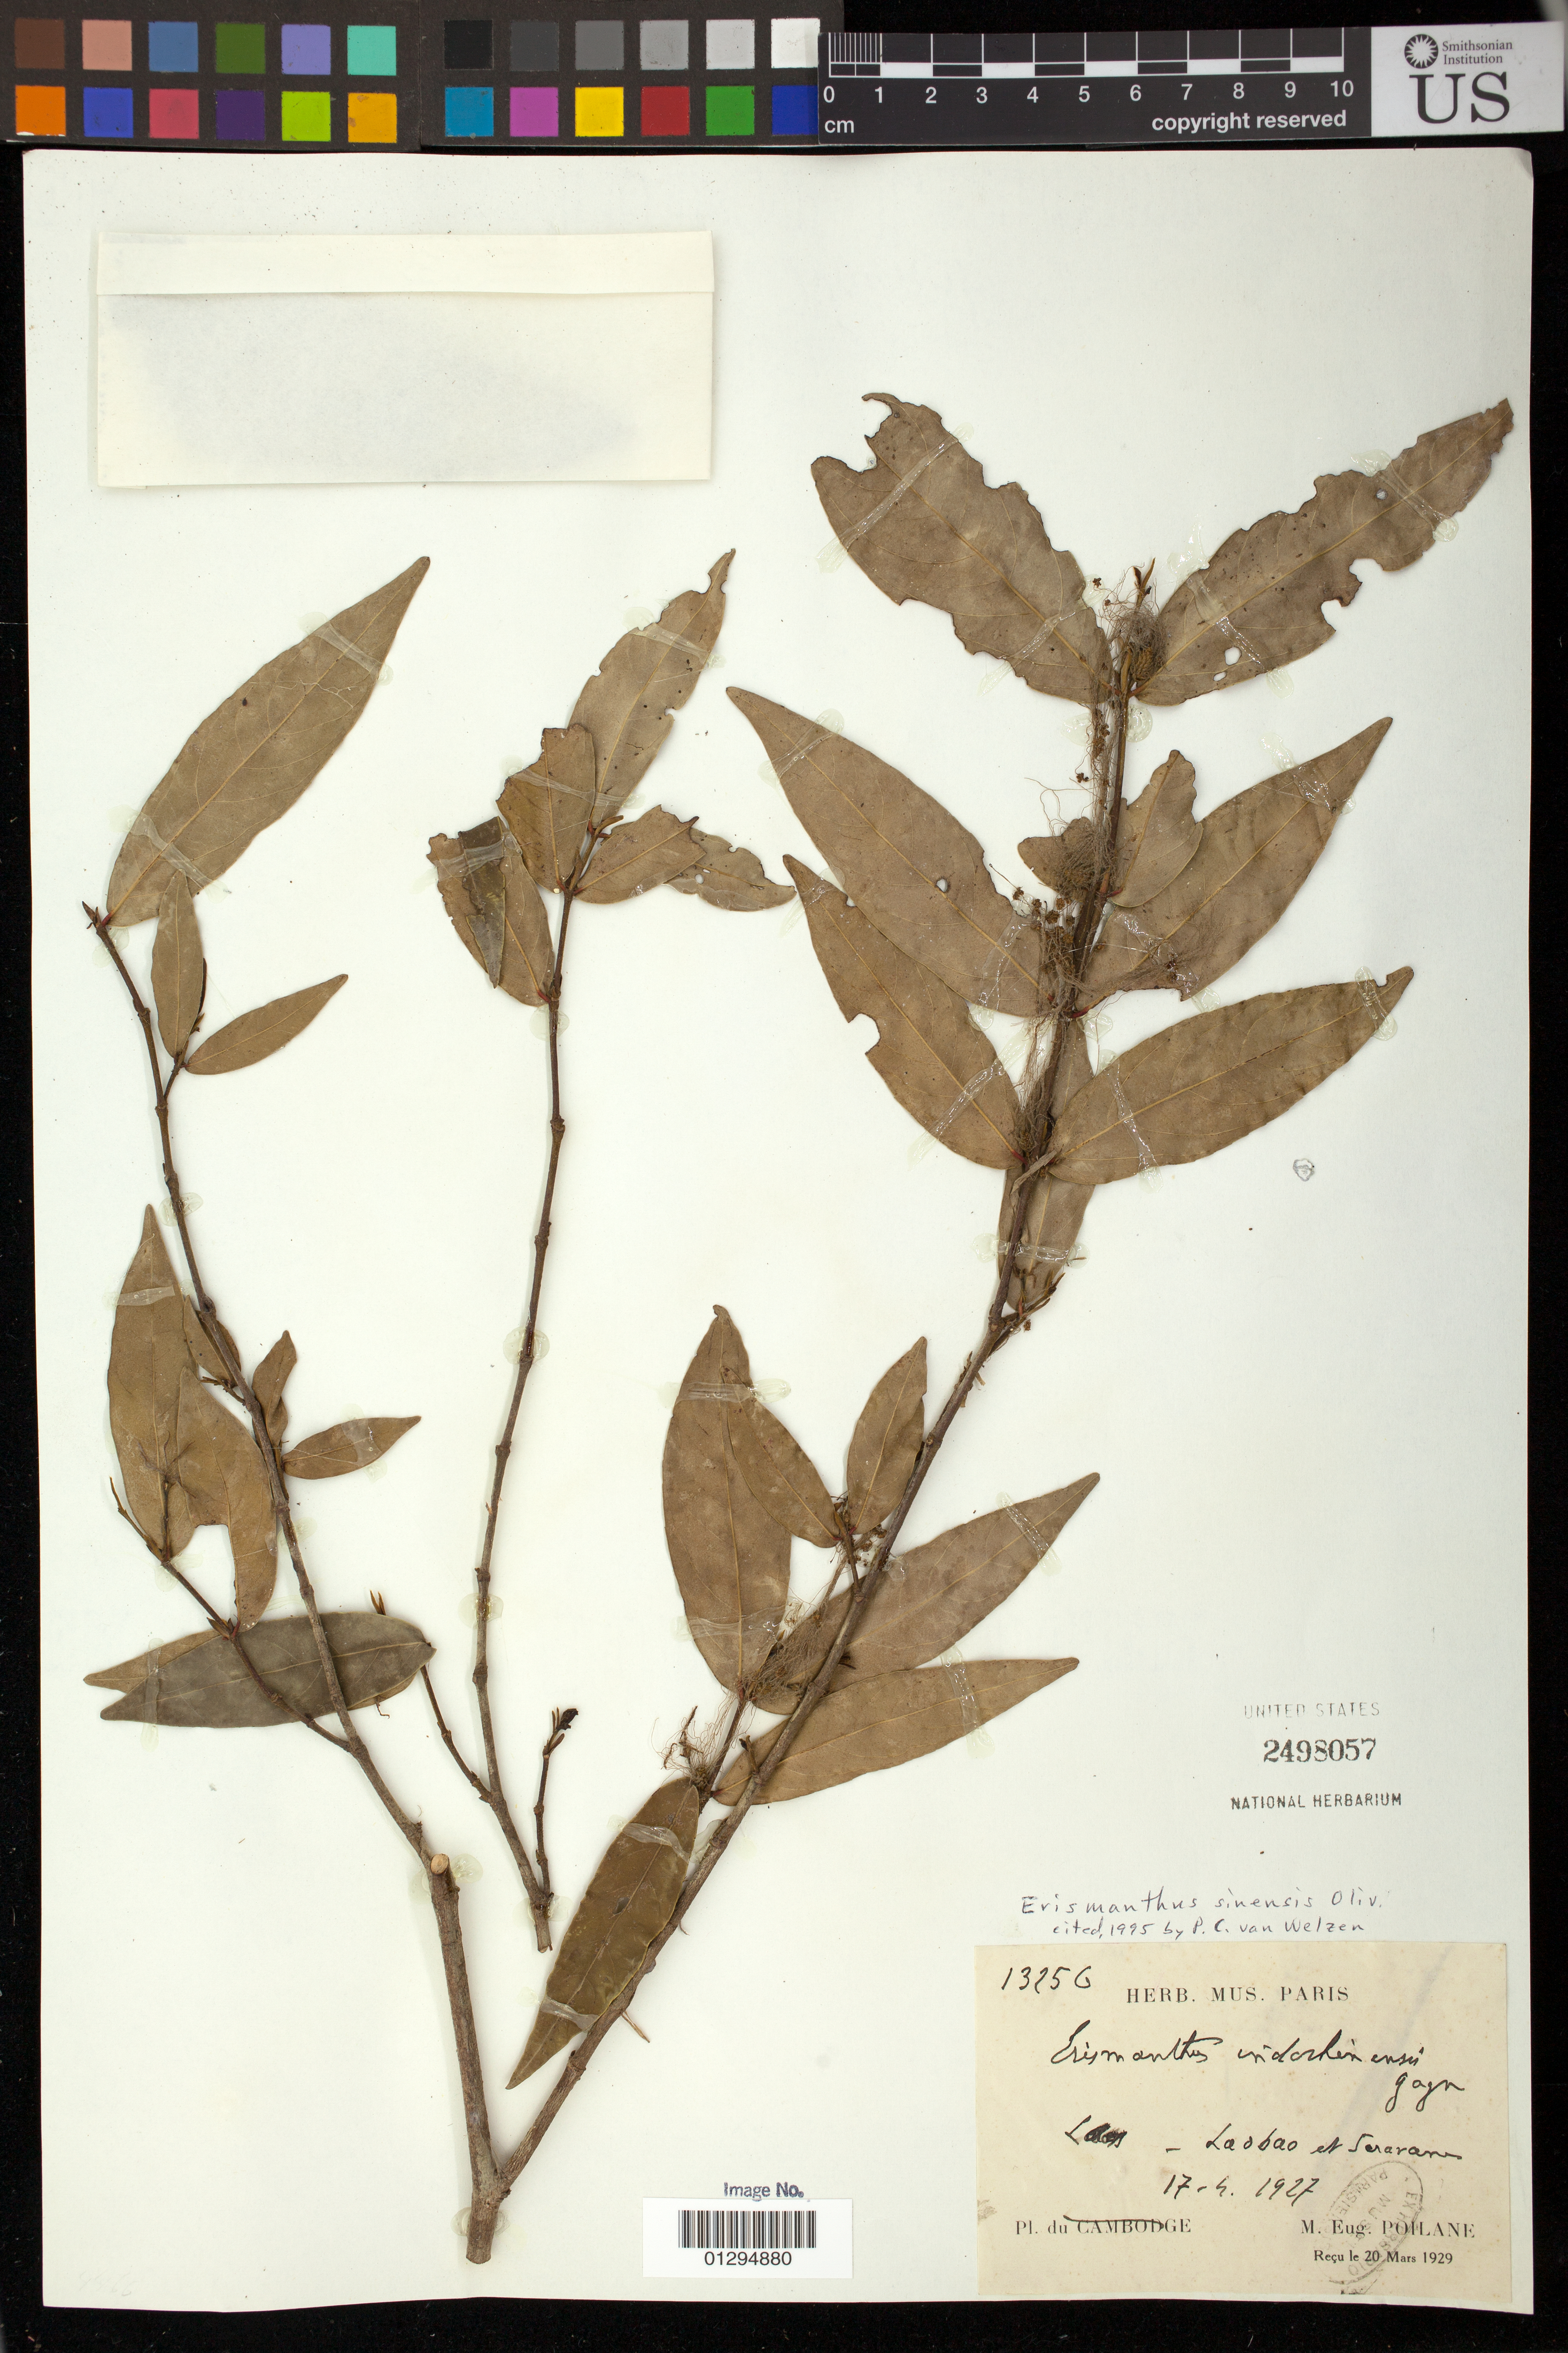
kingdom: Plantae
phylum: Tracheophyta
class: Magnoliopsida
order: Malpighiales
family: Euphorbiaceae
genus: Erismanthus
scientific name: Erismanthus sinensis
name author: Oliv.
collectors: E. Poilane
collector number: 13256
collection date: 1927-04-17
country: Vietnam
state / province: Quang Tri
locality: Laobao et Seraranes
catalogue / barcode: US 2498057